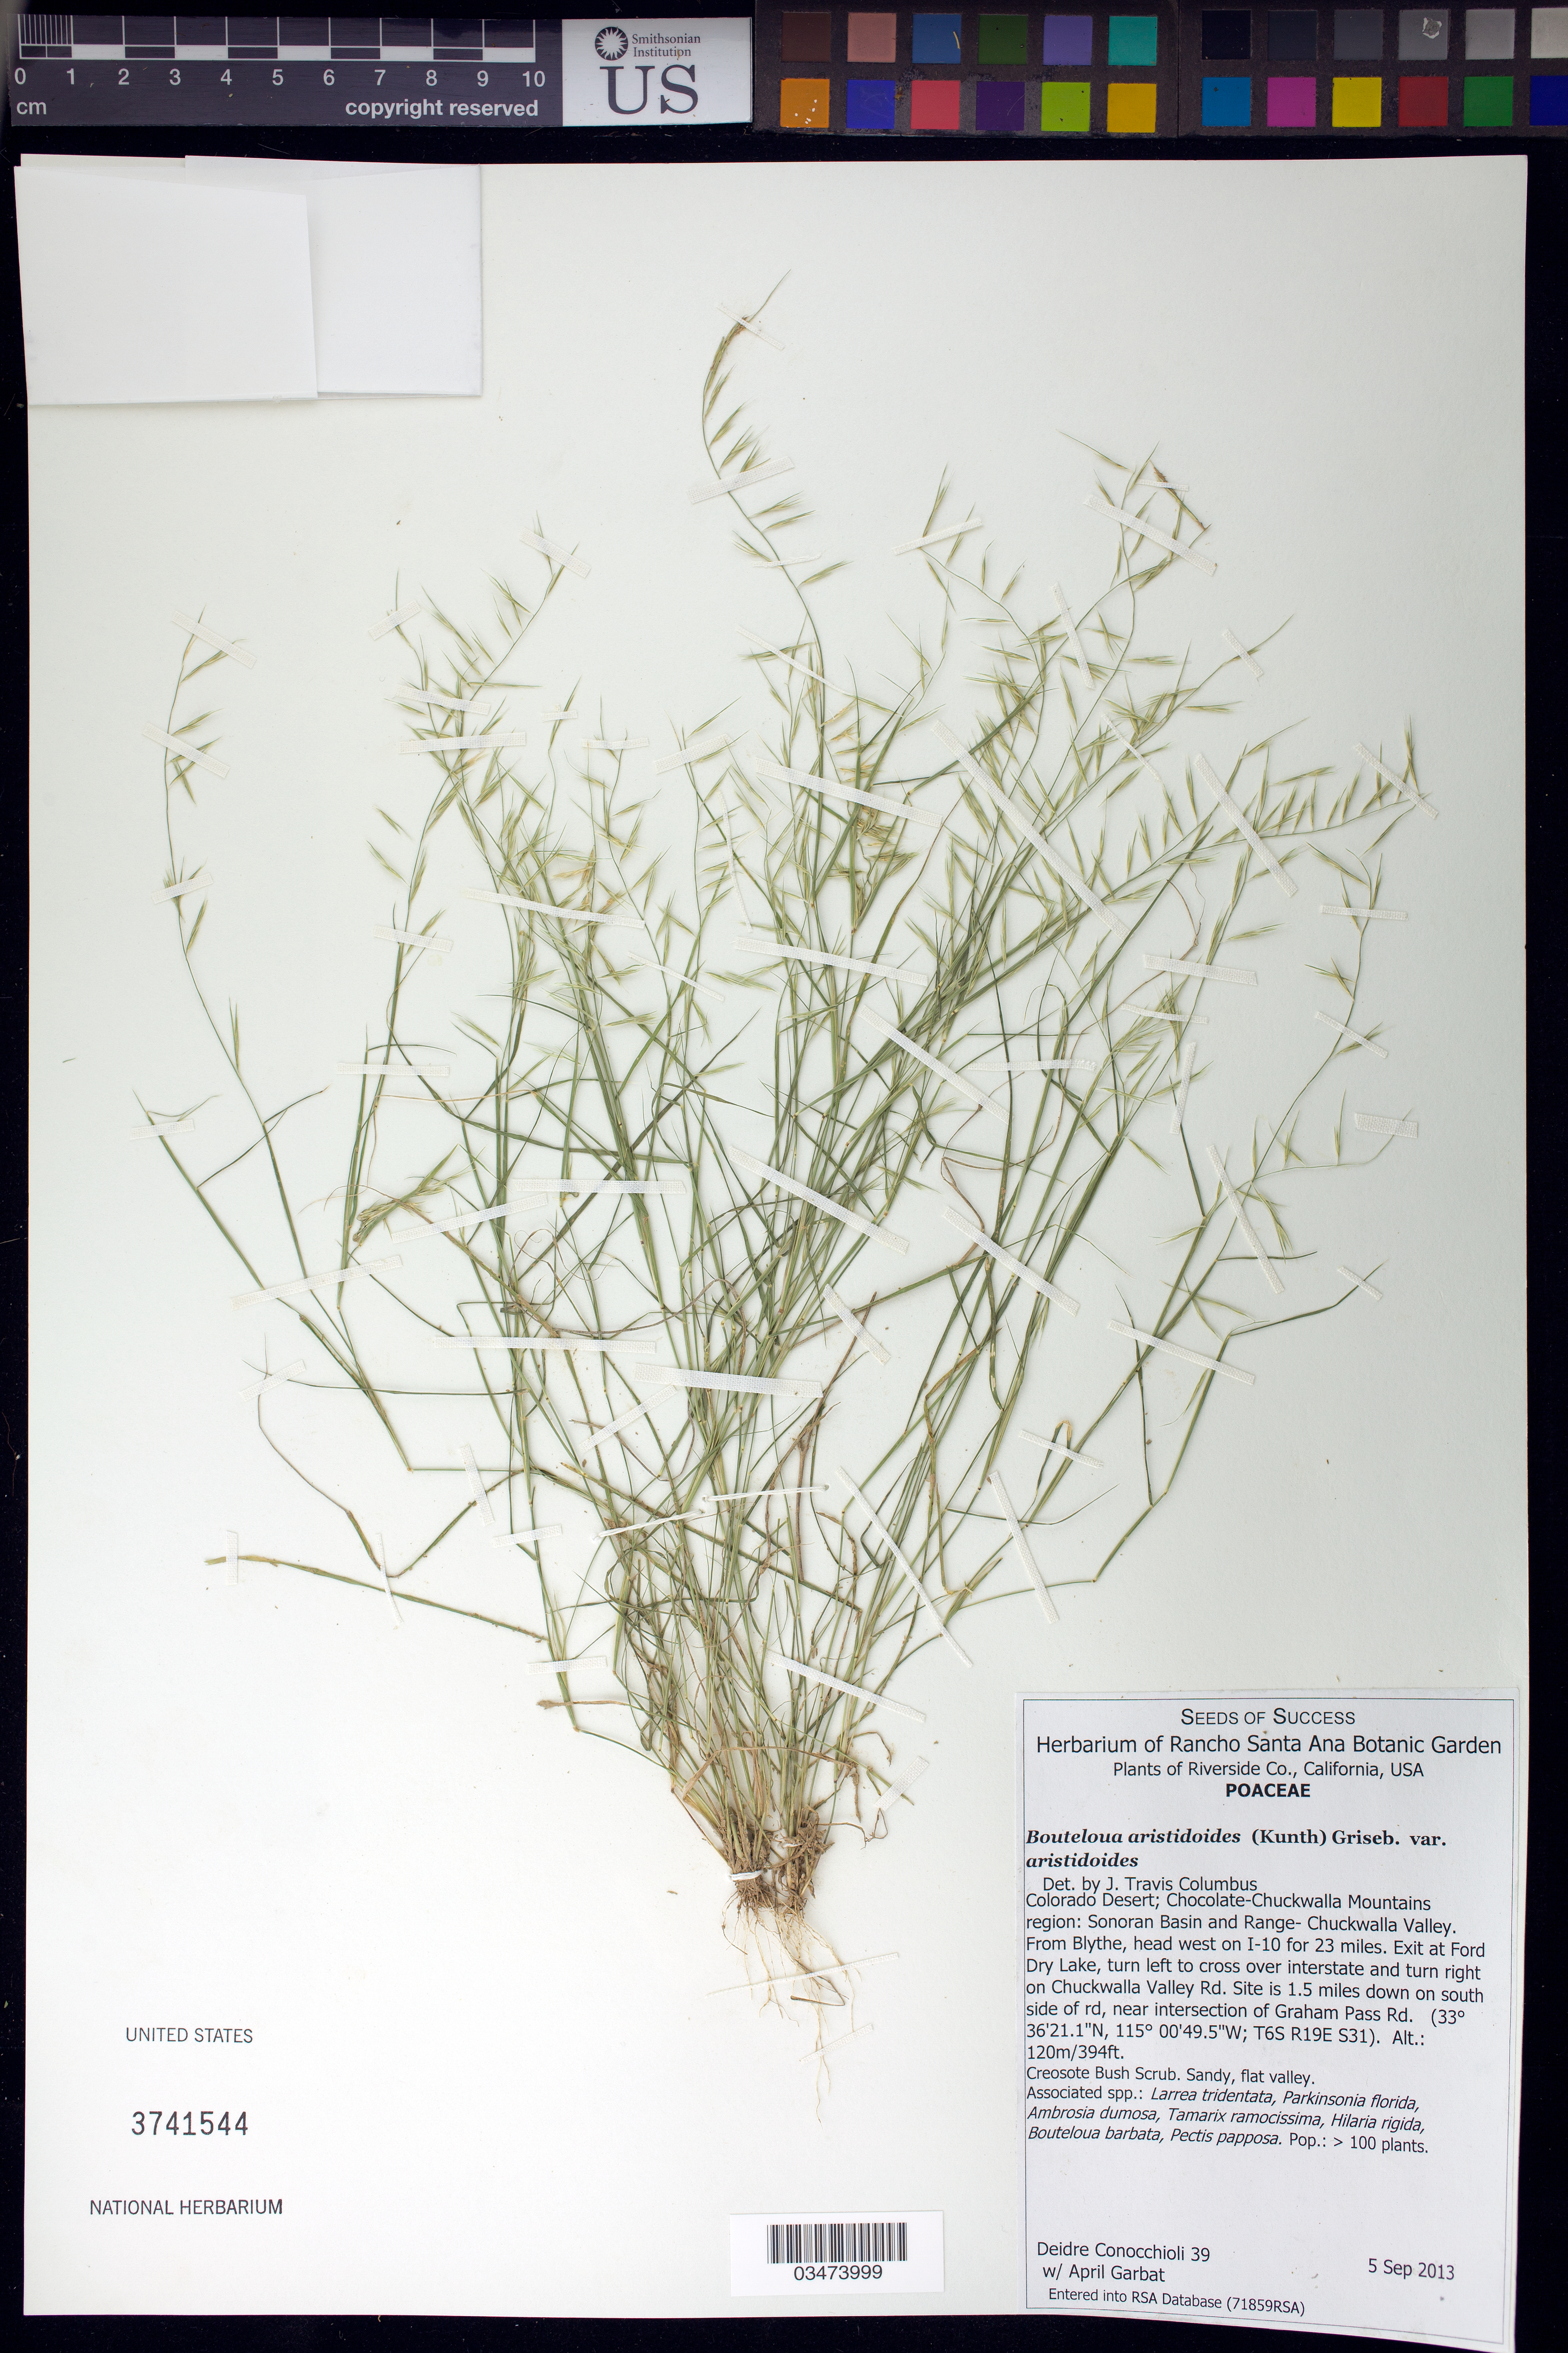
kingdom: Plantae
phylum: Tracheophyta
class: Liliopsida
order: Poales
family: Poaceae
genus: Bouteloua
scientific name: Bouteloua aristidoides var. aristidoides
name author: (Kunth) Griseb.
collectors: D. Conocchioli & A. Garbat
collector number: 39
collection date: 2013-09-05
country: United States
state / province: California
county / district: Riverside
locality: Colorado Desert, Chocolate-Chuckwalla Mts region, Sonoran Basin and Range -Chuckwalla Valley, near intersection of Graham Pass Rd.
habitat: Creosote Bush Scrub, sandy flat valley. Associated species: Pectis papposa, Larrea trinedata, Ambrosa dumosa, Hilaria rigida, ect.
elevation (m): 120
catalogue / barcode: US 3741544